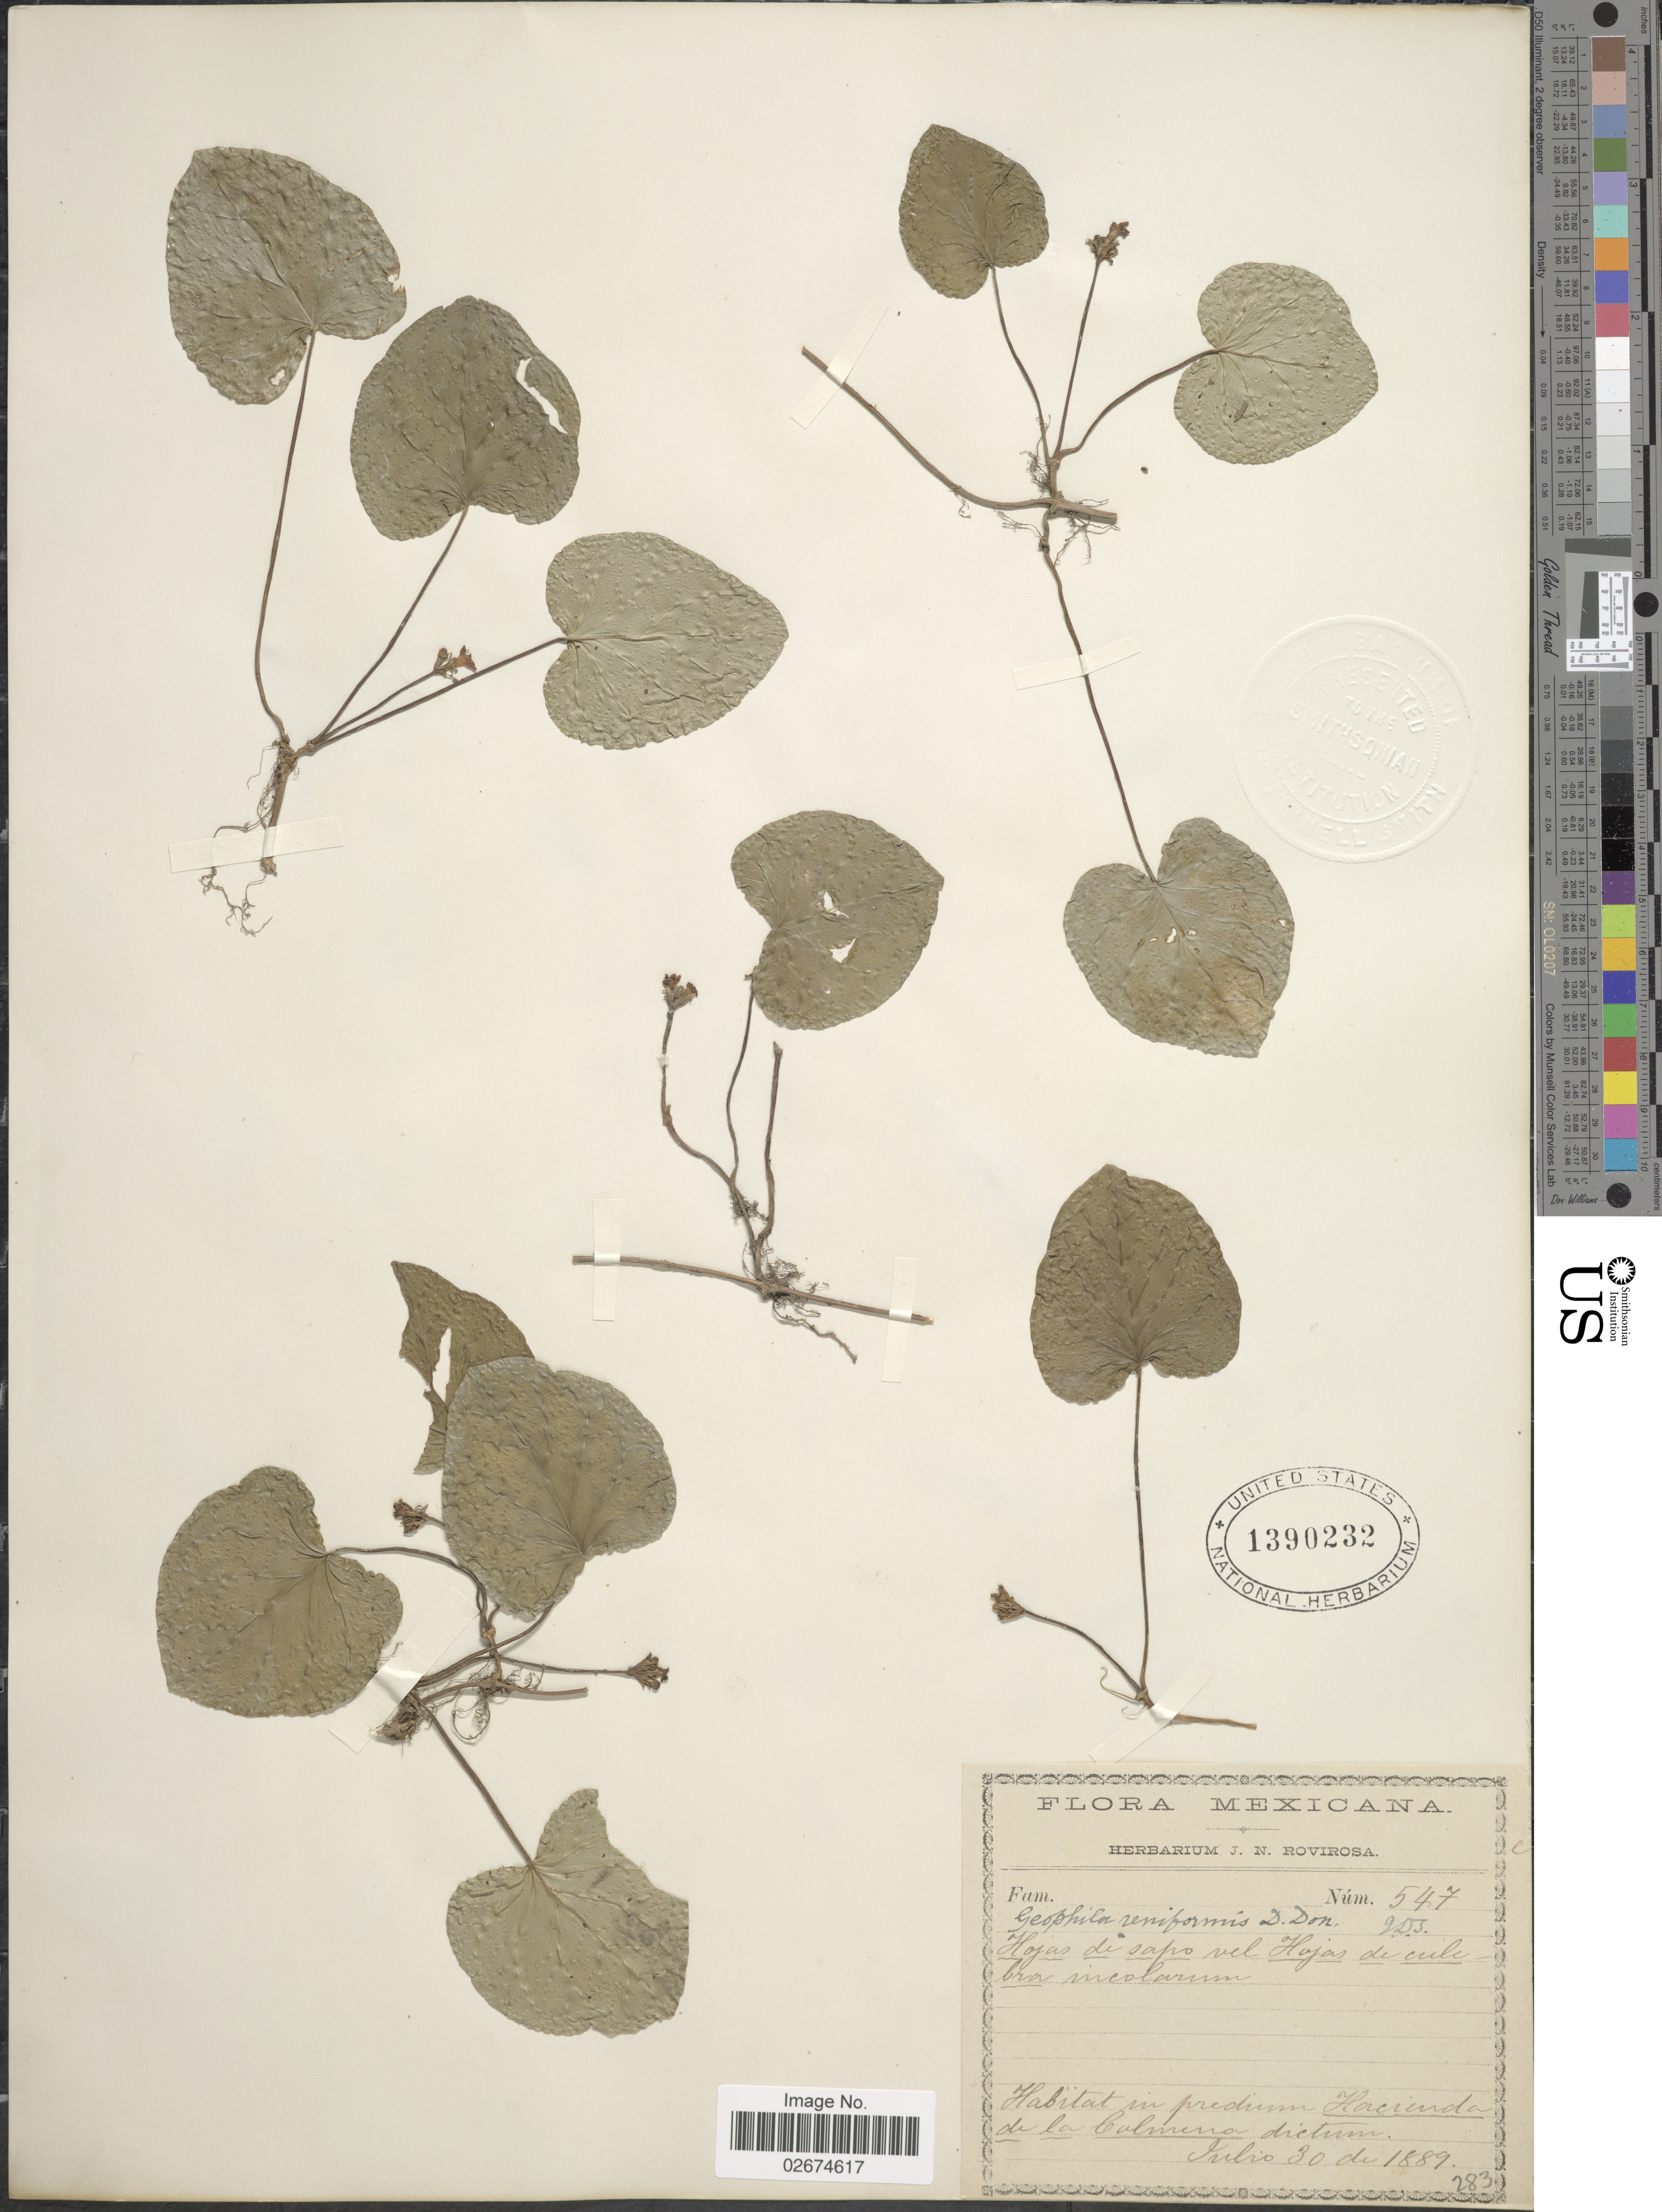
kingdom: Plantae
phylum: Tracheophyta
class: Magnoliopsida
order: Gentianales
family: Rubiaceae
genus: Geophila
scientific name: Geophila herbacea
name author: (Jacq.) K. Schum.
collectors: ex herb. J. N. Rovirosa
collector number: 547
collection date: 1889-07-30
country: Mexico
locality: Hacienda de la Culmena dictum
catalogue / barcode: US 1390232